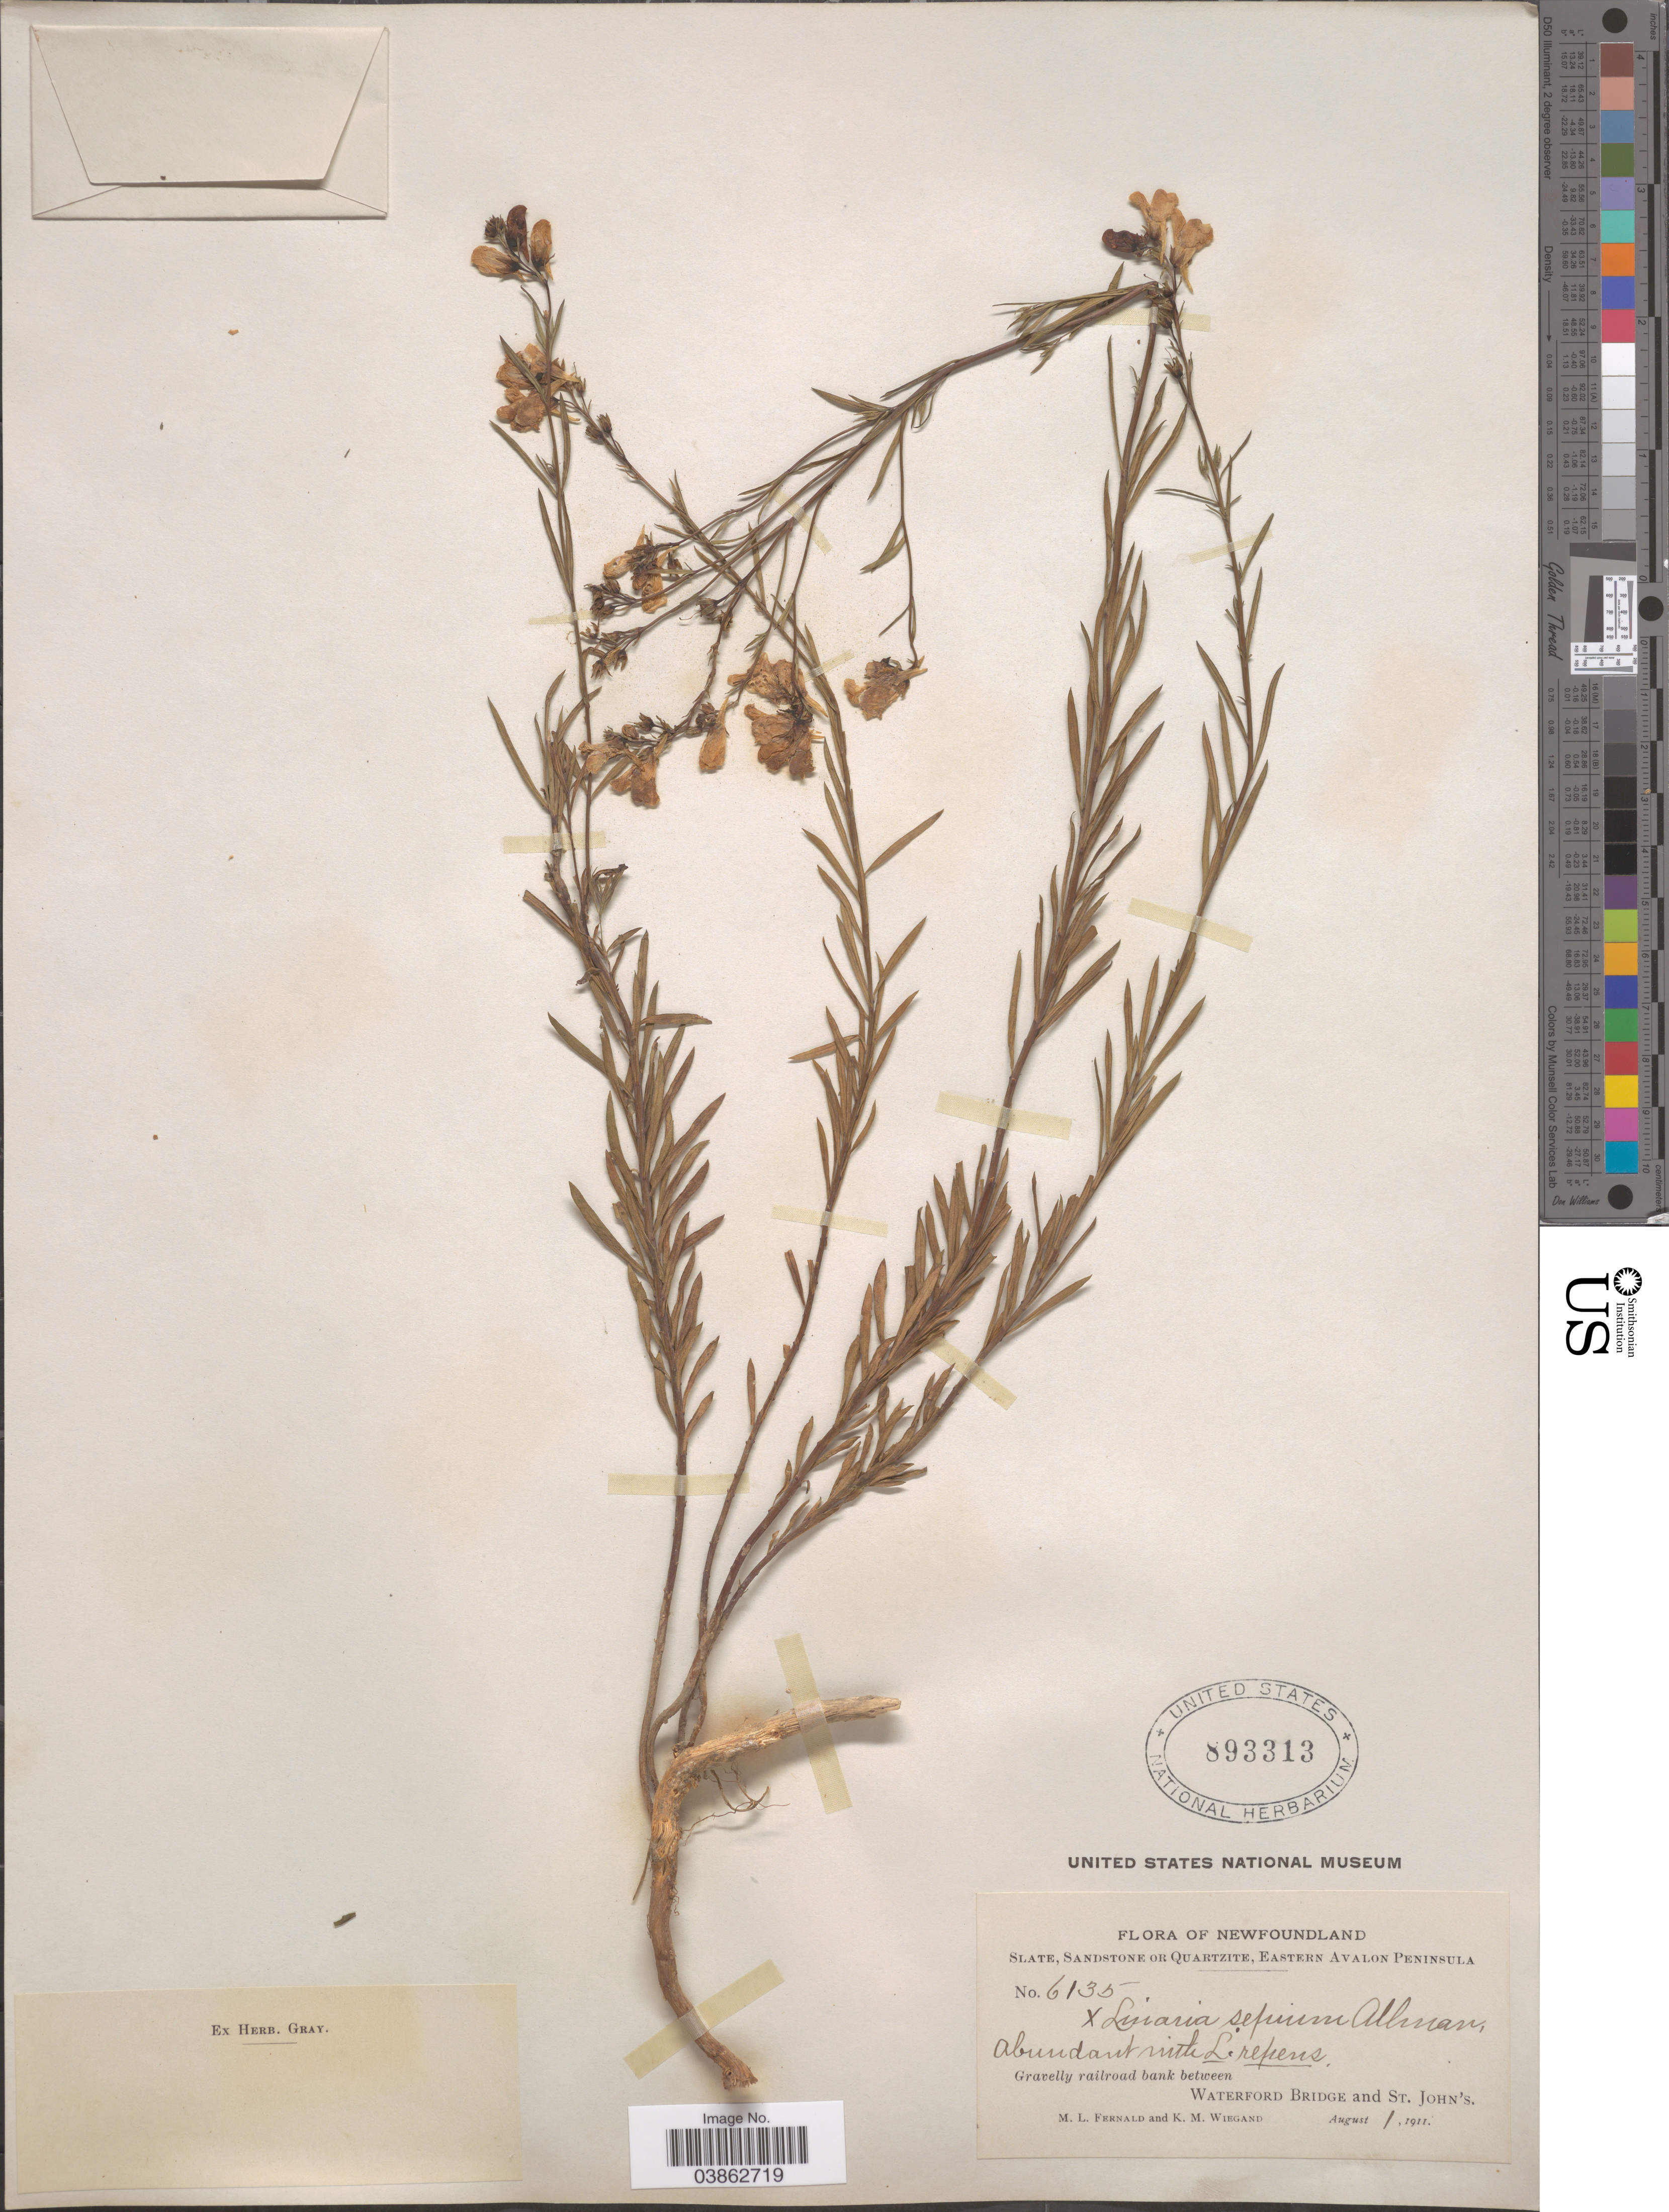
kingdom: Plantae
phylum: Tracheophyta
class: Magnoliopsida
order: Lamiales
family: Plantaginaceae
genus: Linaria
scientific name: Linaria sepium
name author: G.J.Allman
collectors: M. L. Fernald & K. M. Wiegand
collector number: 6135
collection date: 1911-08-01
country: Canada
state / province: Newfoundland and Labrador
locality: Slate, Sandstone or Quartzite, Eastern Avalon Peninsula. Gravelly railroad bank between Waterford Bridge and St. John's.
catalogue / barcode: US 893313